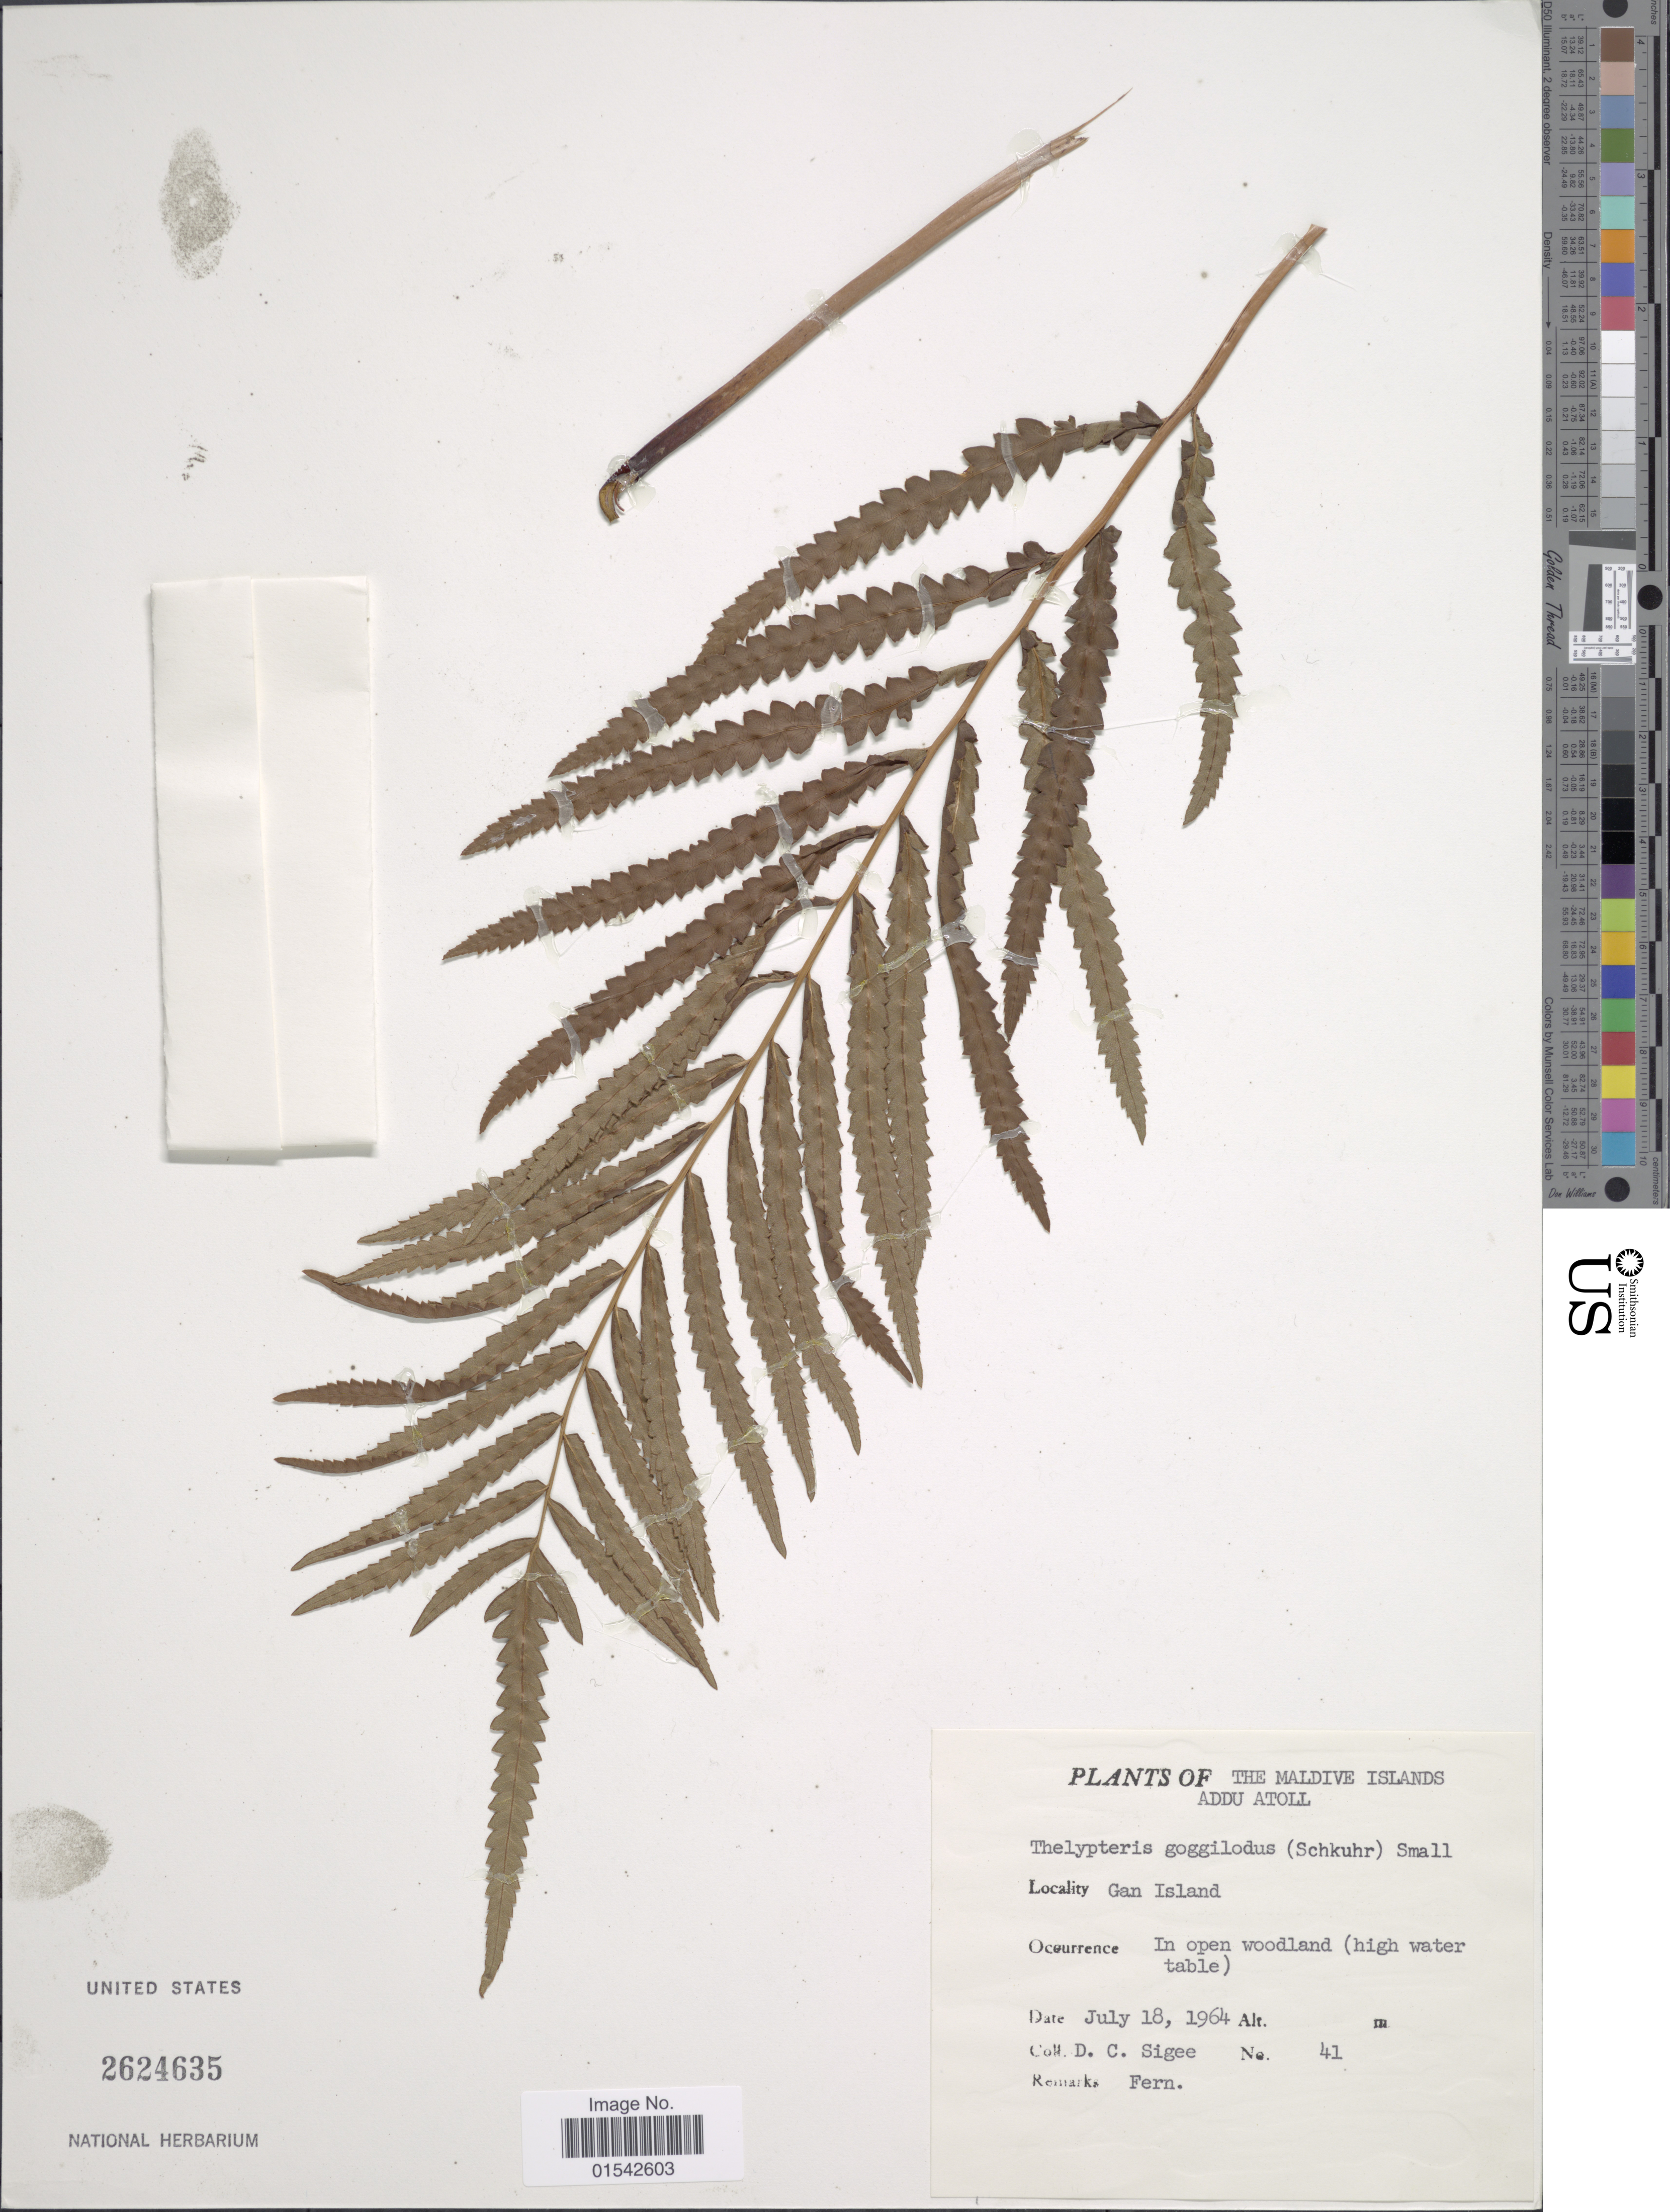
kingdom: Plantae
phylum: Tracheophyta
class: Polypodiopsida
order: Polypodiales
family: Thelypteridaceae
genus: Cyclosorus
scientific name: Cyclosorus interruptus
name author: (Willd.) H. Itô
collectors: D. C. Sigee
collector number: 41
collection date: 1964-07-18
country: Maldive Islands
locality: Addu Atoll, Gan Island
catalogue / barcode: US 2624635